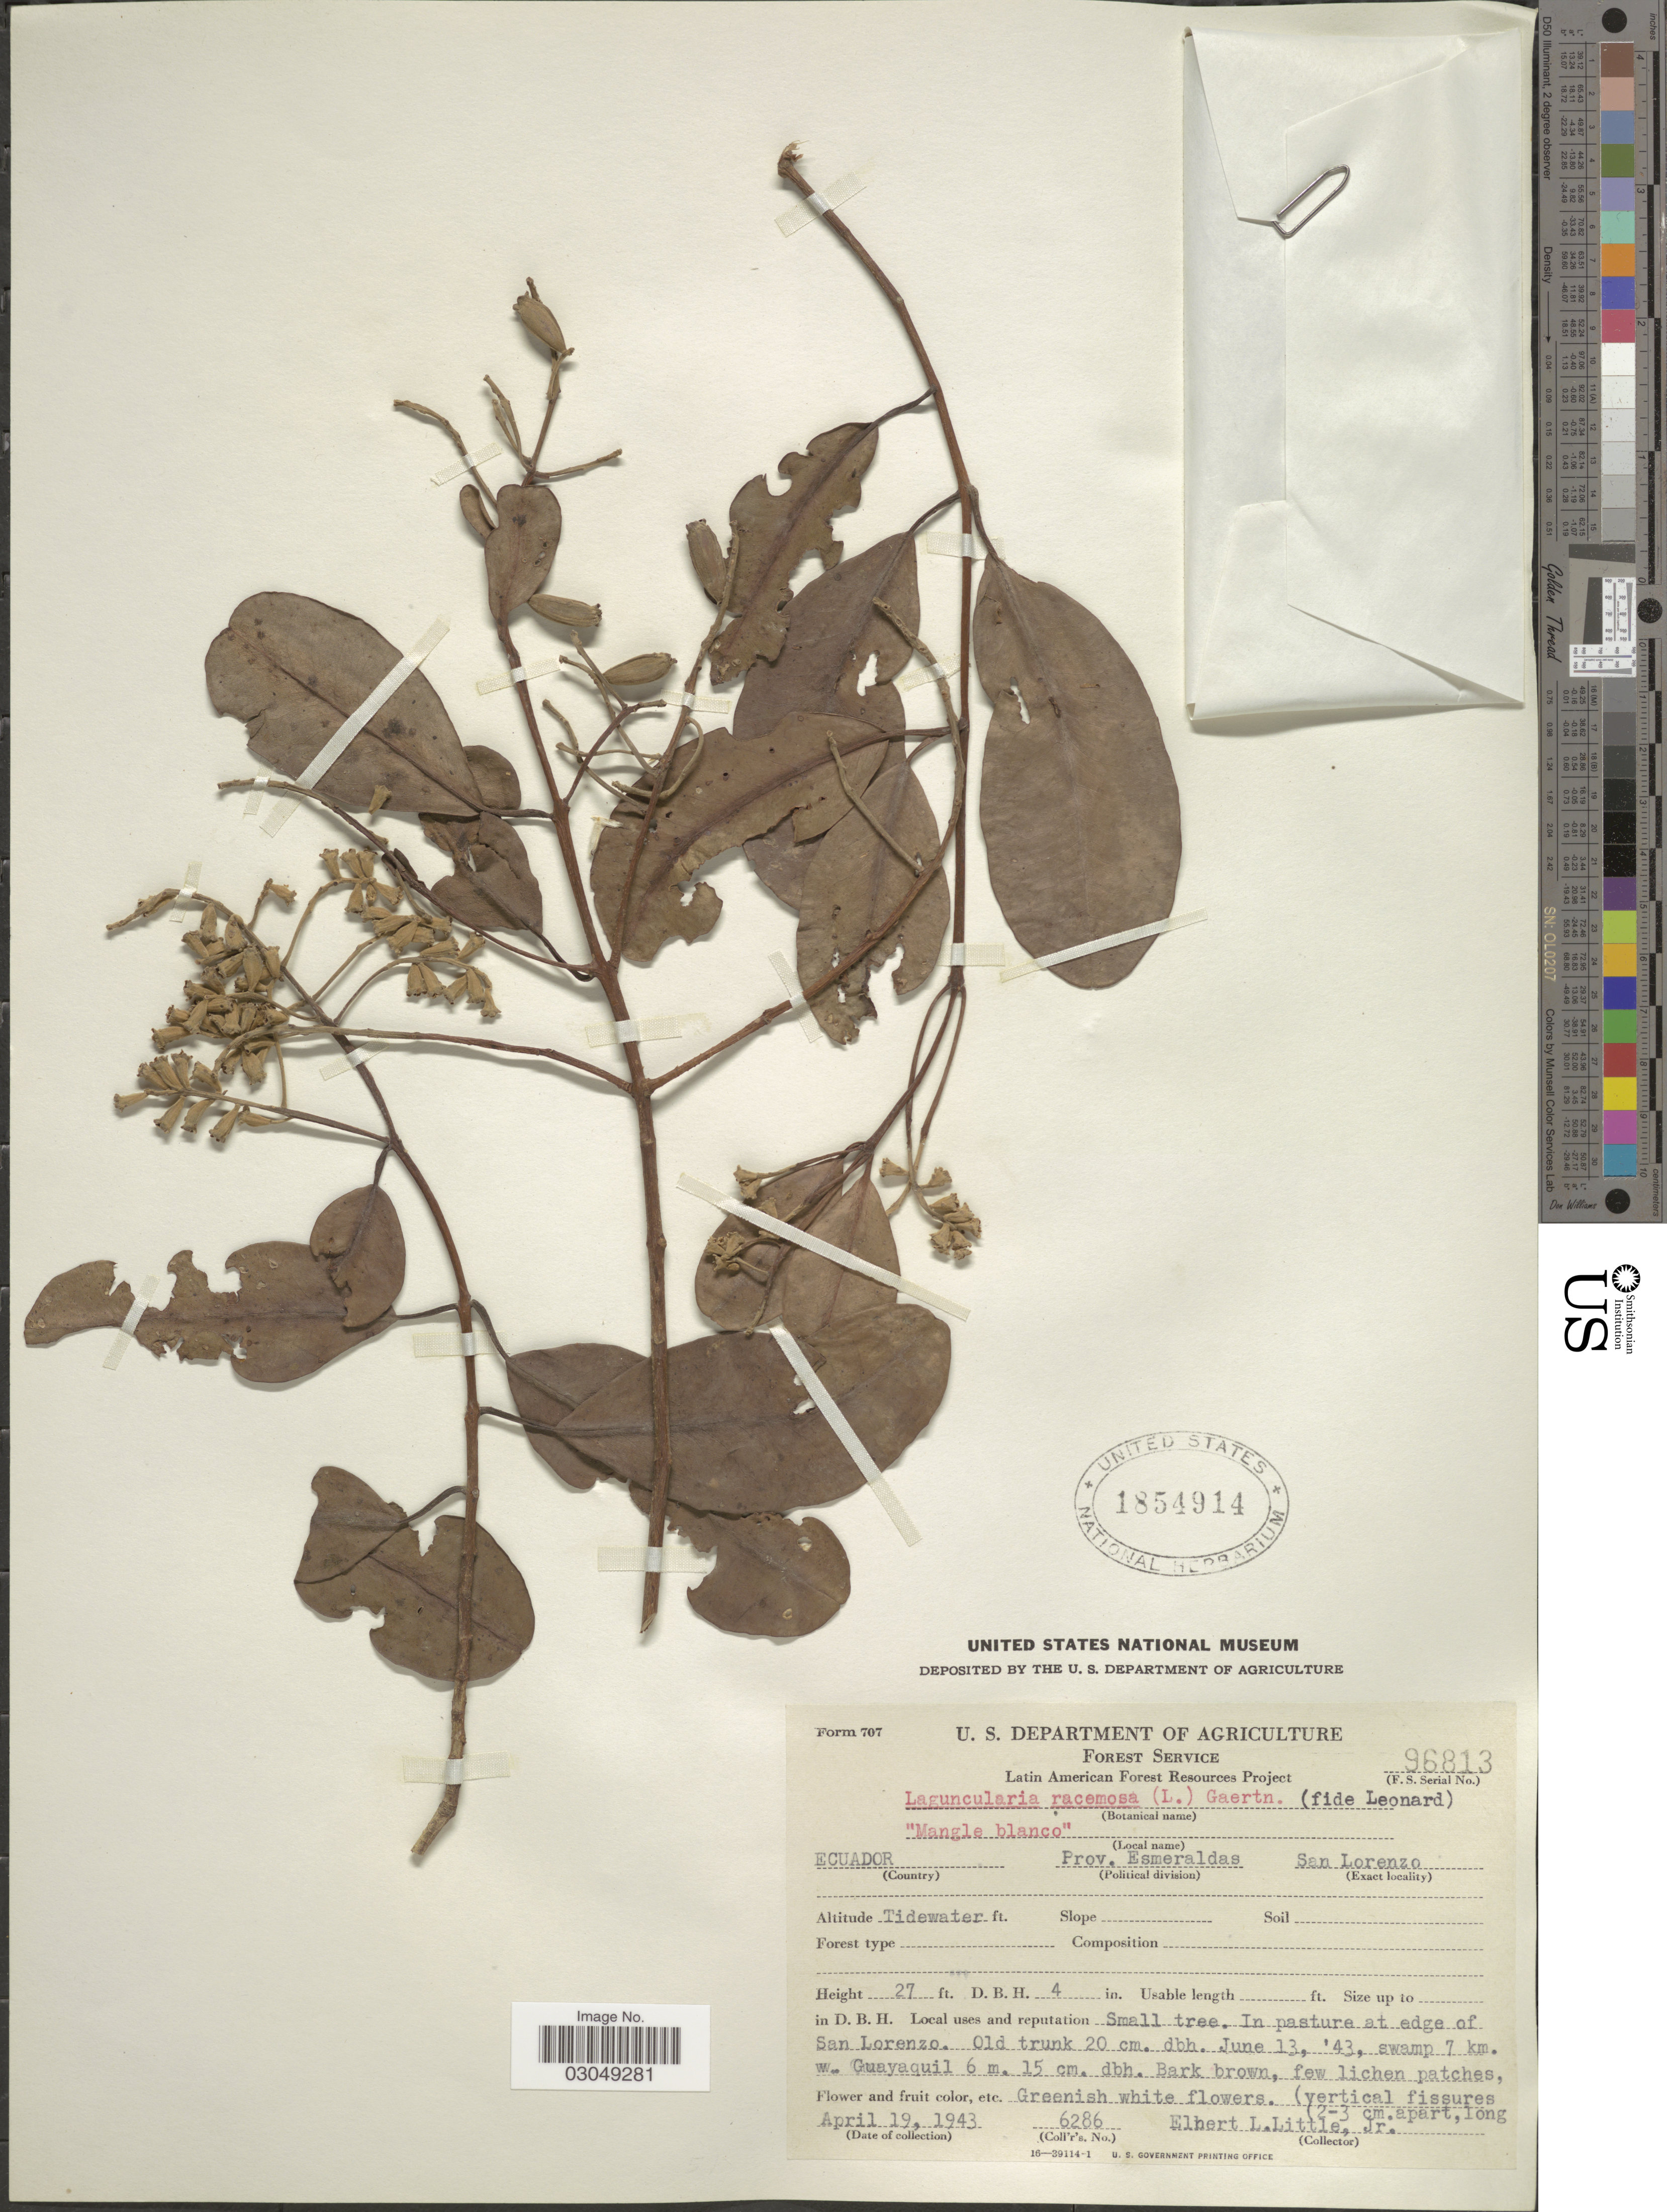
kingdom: Plantae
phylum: Tracheophyta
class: Magnoliopsida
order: Myrtales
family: Combretaceae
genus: Laguncularia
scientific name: Laguncularia racemosa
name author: (L.) C.F. Gaertn.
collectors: E. L. Little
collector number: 6286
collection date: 1943-04-19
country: Ecuador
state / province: Esmeraldas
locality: San Lorenzo.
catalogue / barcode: US 1854914